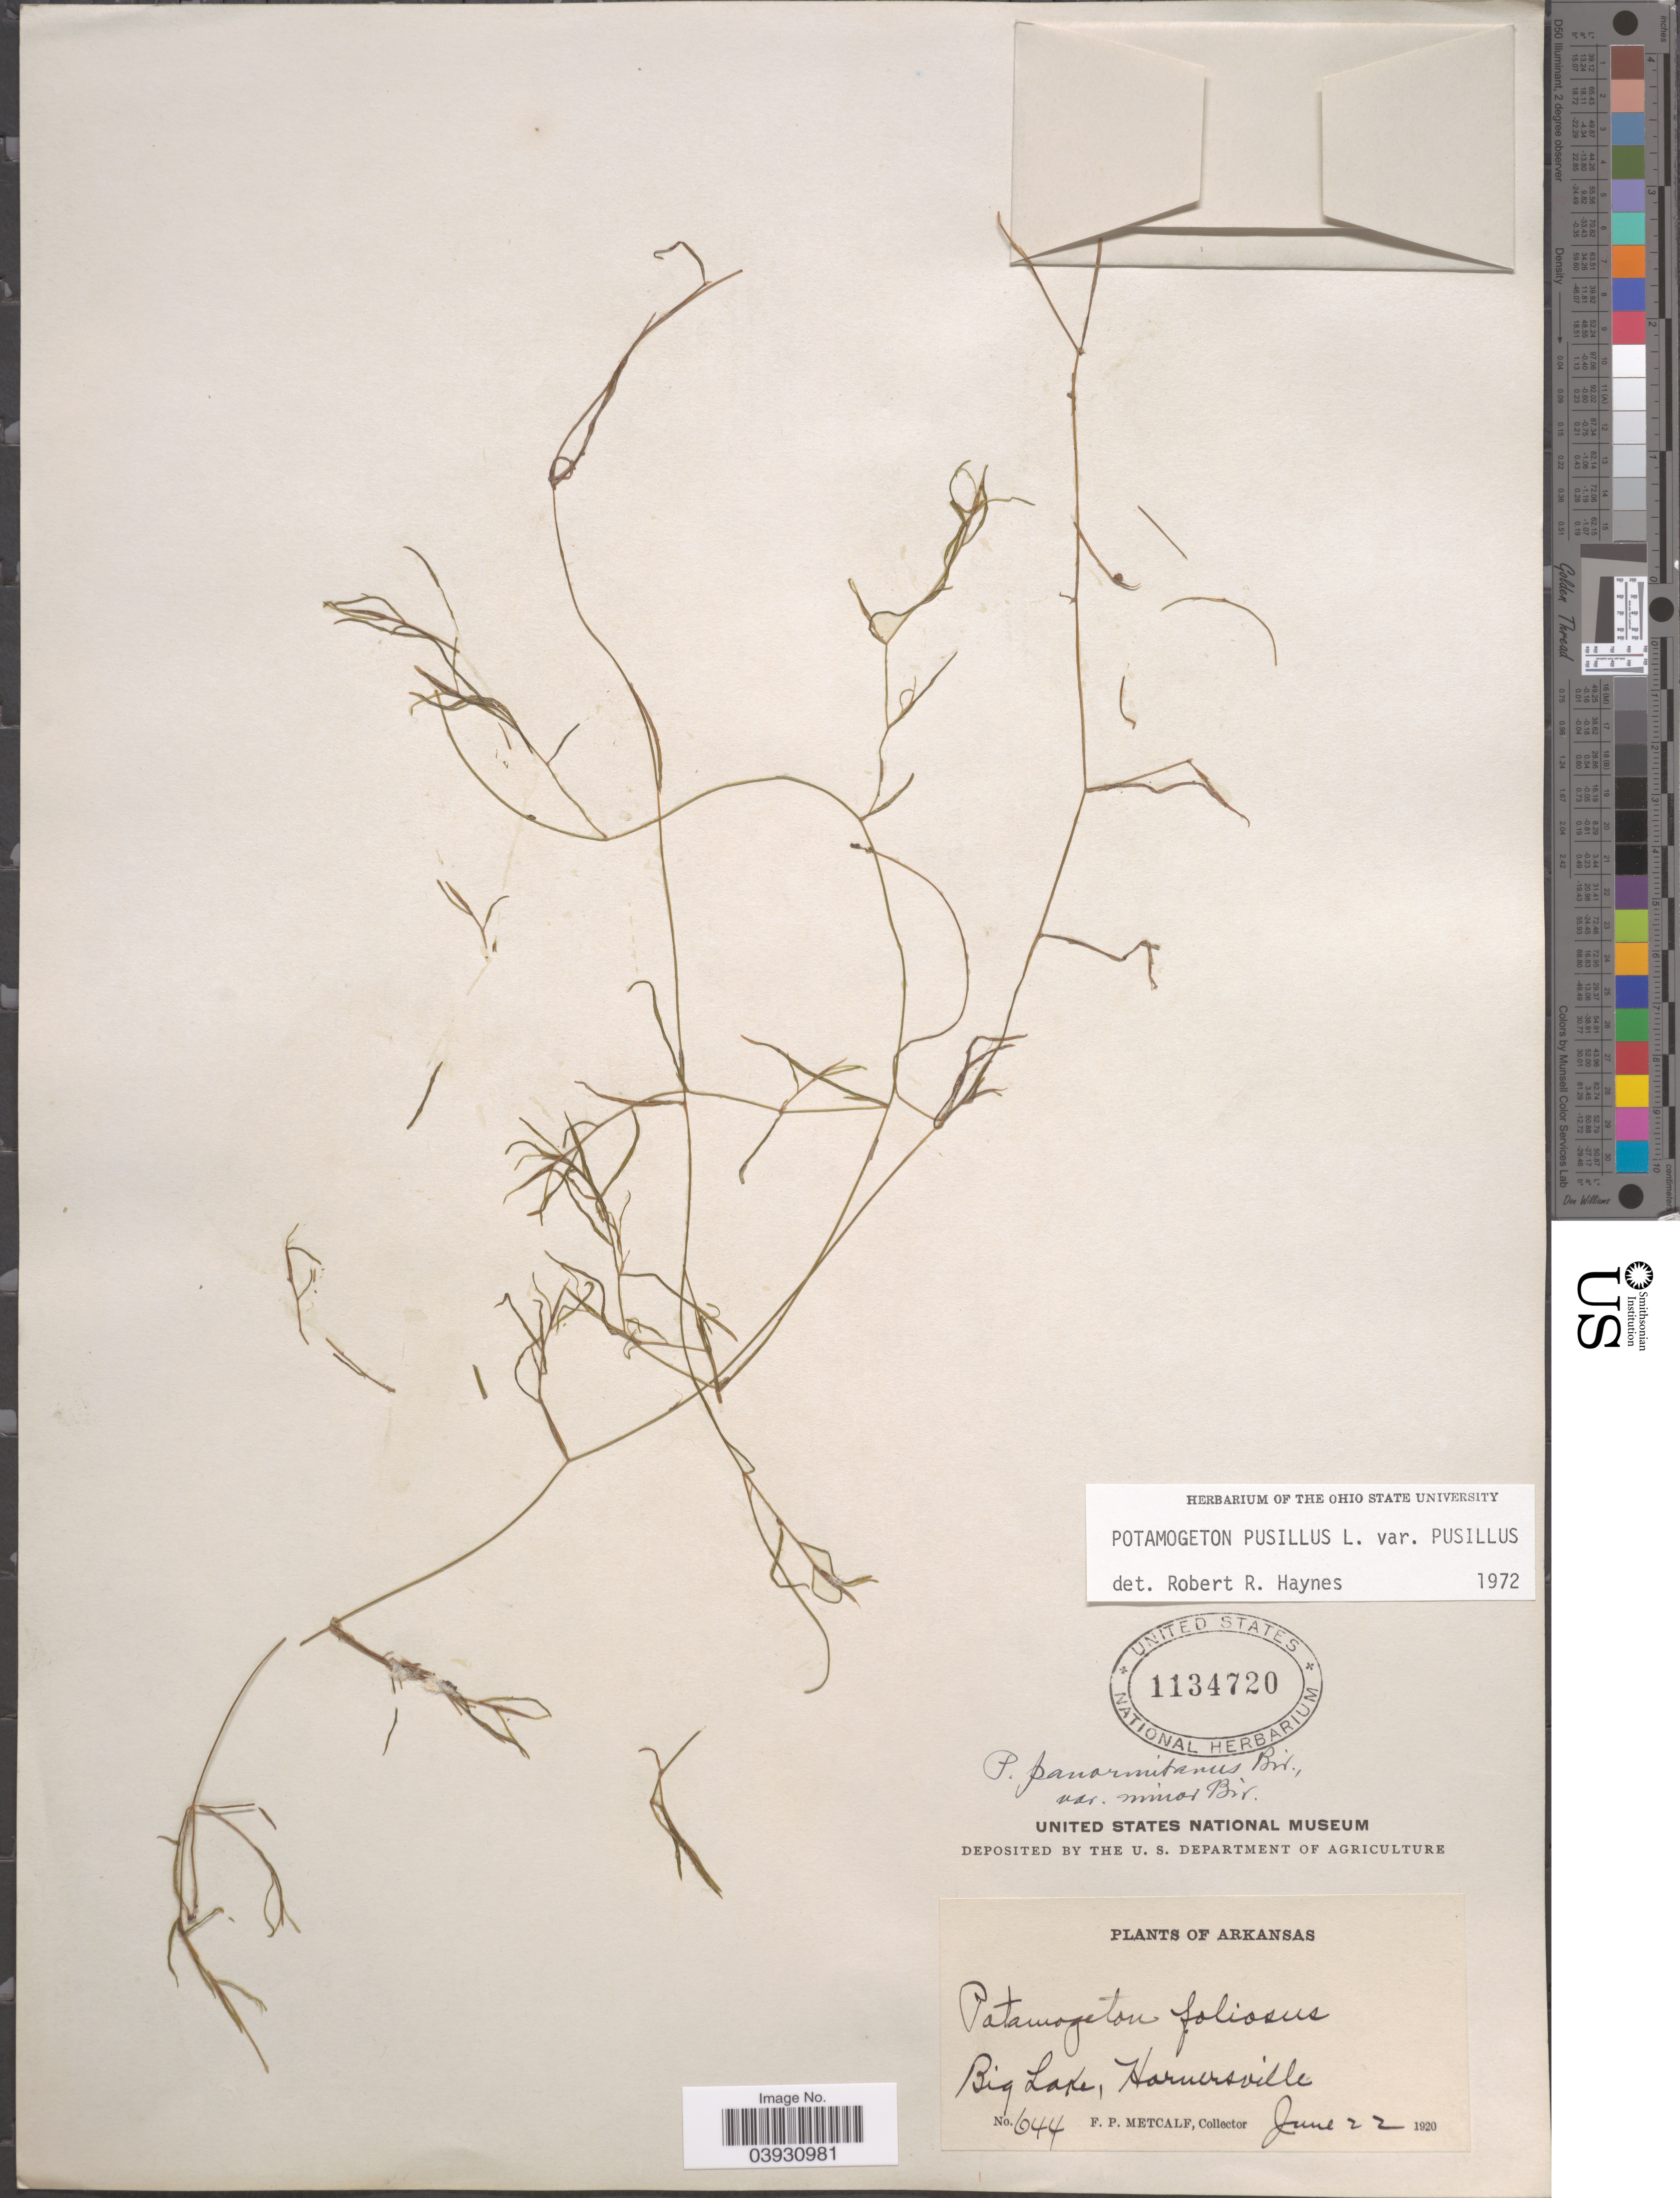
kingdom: Plantae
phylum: Tracheophyta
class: Liliopsida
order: Alismatales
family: Potamogetonaceae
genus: Potamogeton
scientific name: Potamogeton pusillus var. pusillus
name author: L.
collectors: F. Metcalf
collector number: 644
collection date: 1920-06-22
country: United States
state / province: Arkansas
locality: Big Lake, Hornersville.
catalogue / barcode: US 1134720